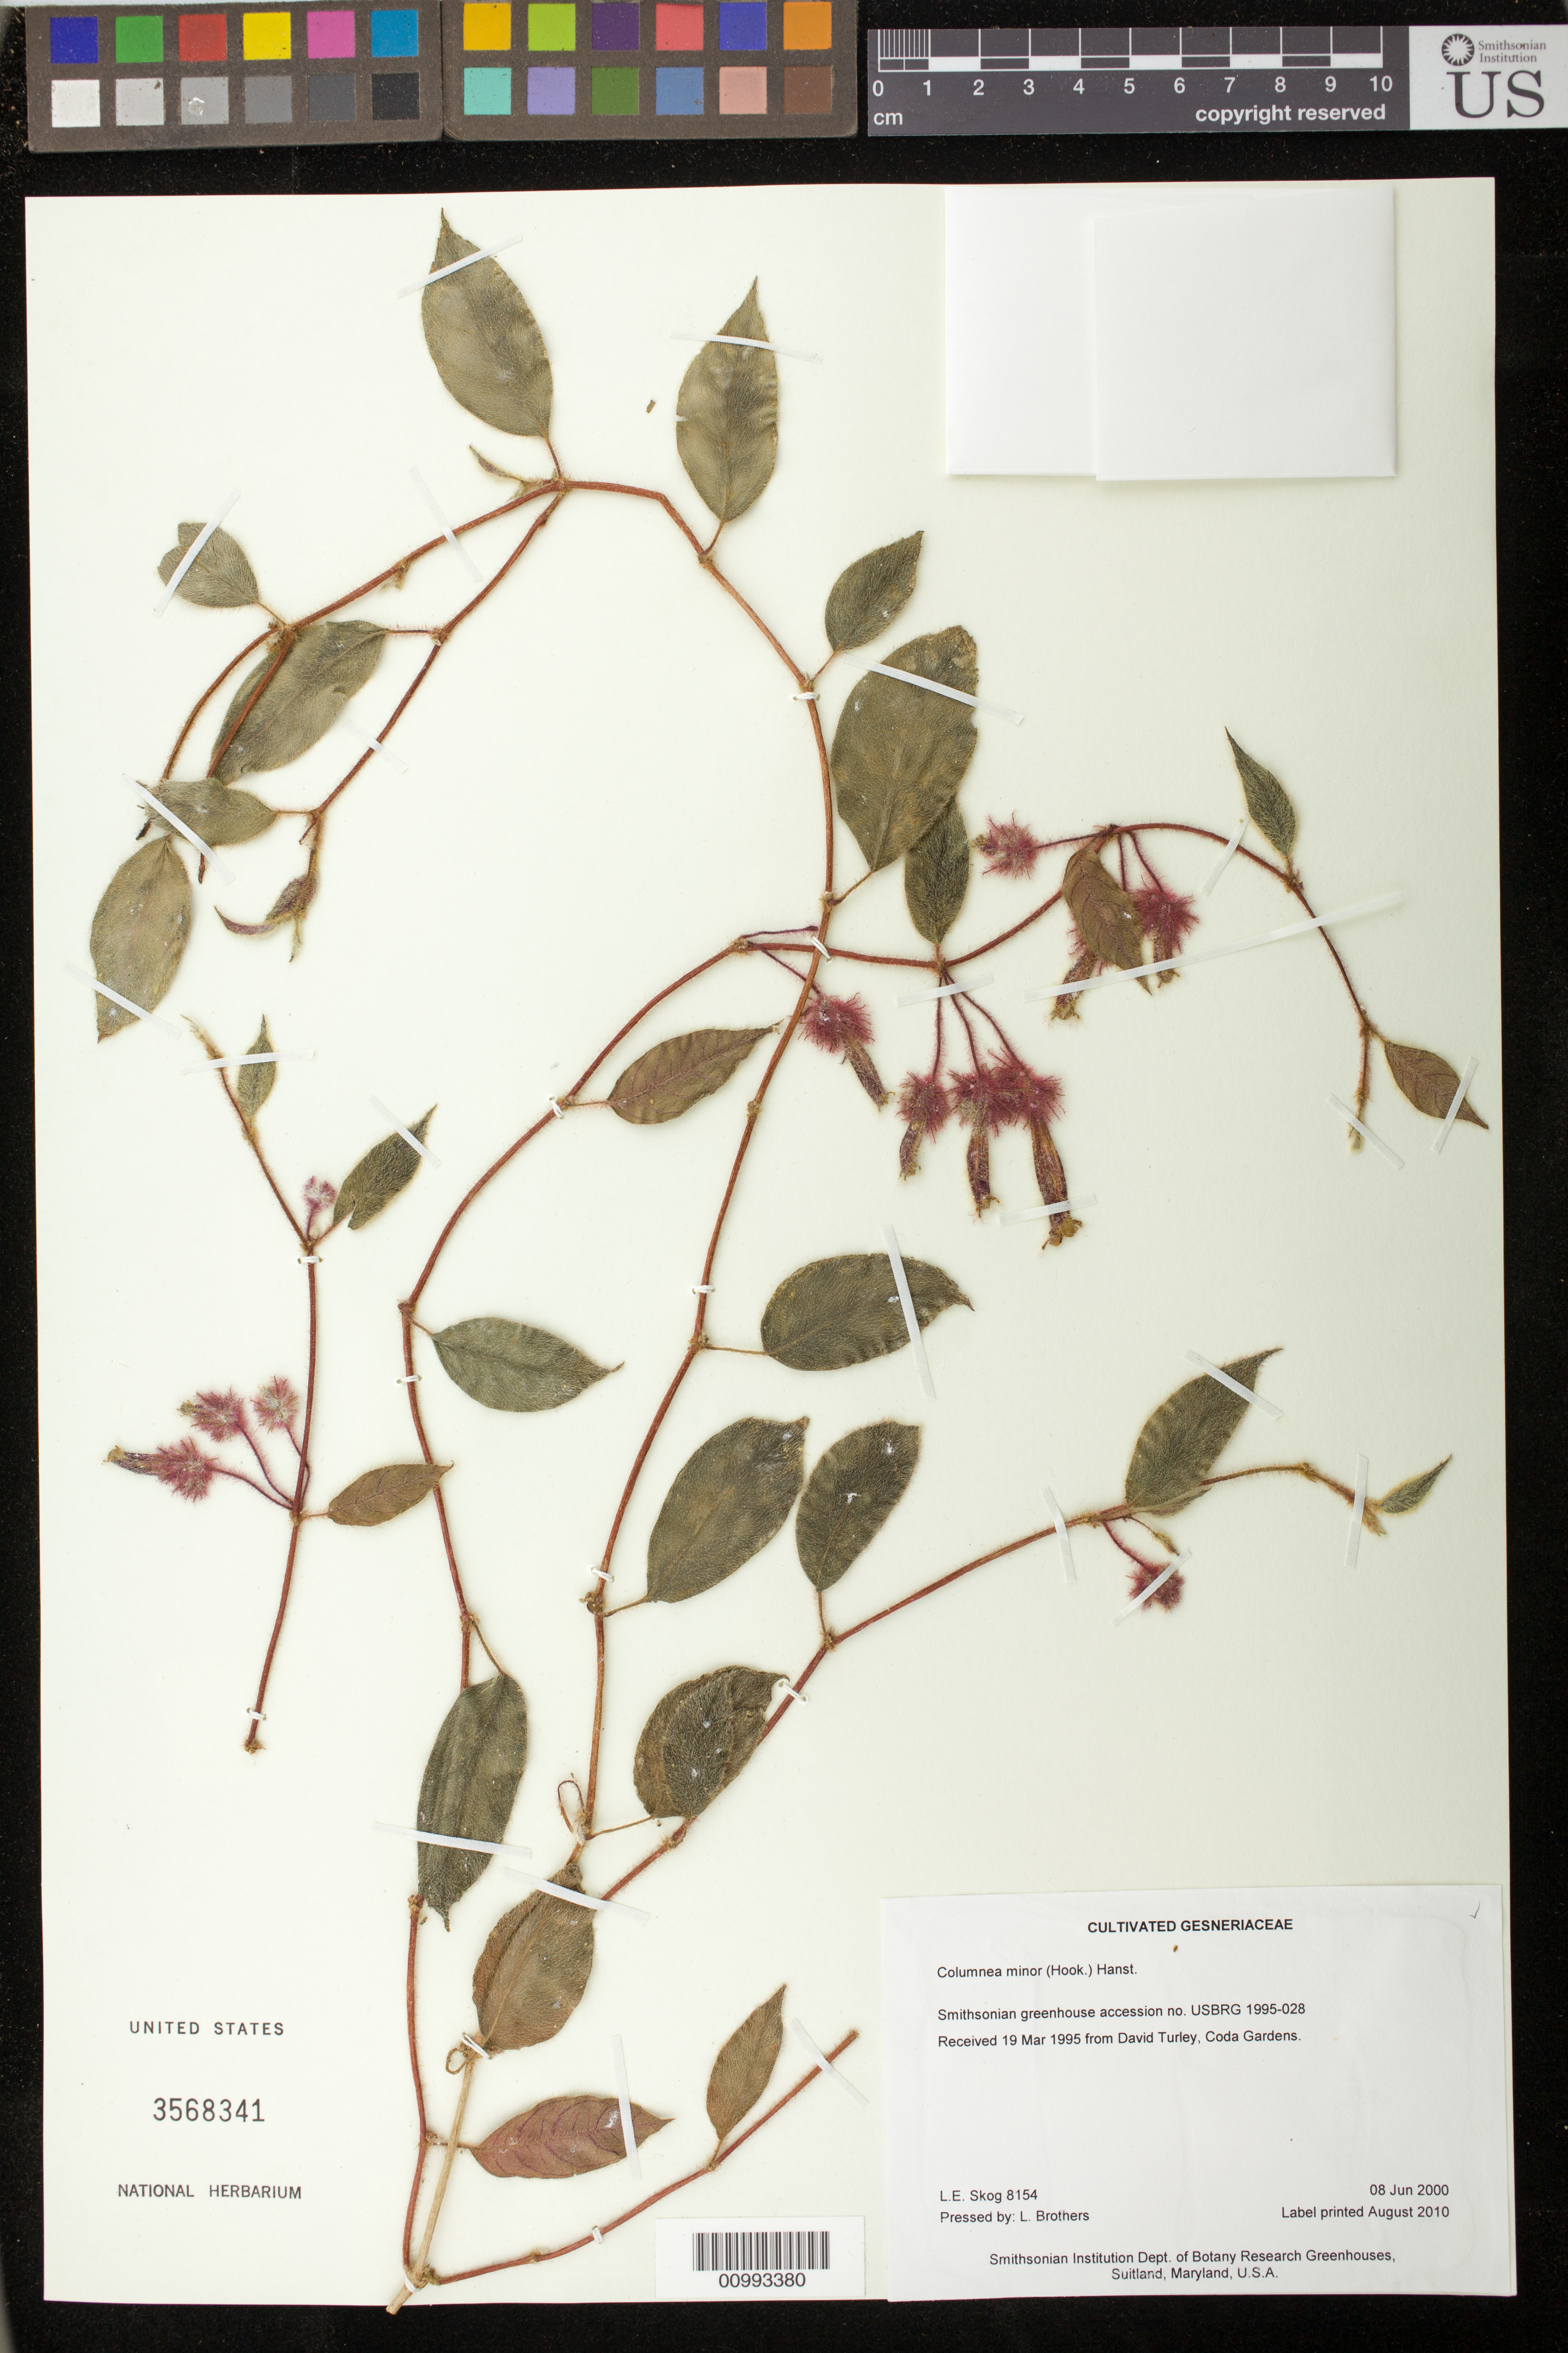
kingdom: Plantae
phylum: Tracheophyta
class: Magnoliopsida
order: Lamiales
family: Gesneriaceae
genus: Columnea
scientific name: Columnea minor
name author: (Hook.) Hanst.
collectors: L. E. Skog & L. Brothers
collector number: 8154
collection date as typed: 08 Jun 2000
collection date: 2000-06-08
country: United States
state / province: Maryland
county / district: Prince George's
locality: Smithsonian Institution Dept. of Botany Research Greenhouses, Suitland, Maryland, U.S.A.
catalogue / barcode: US 3568341